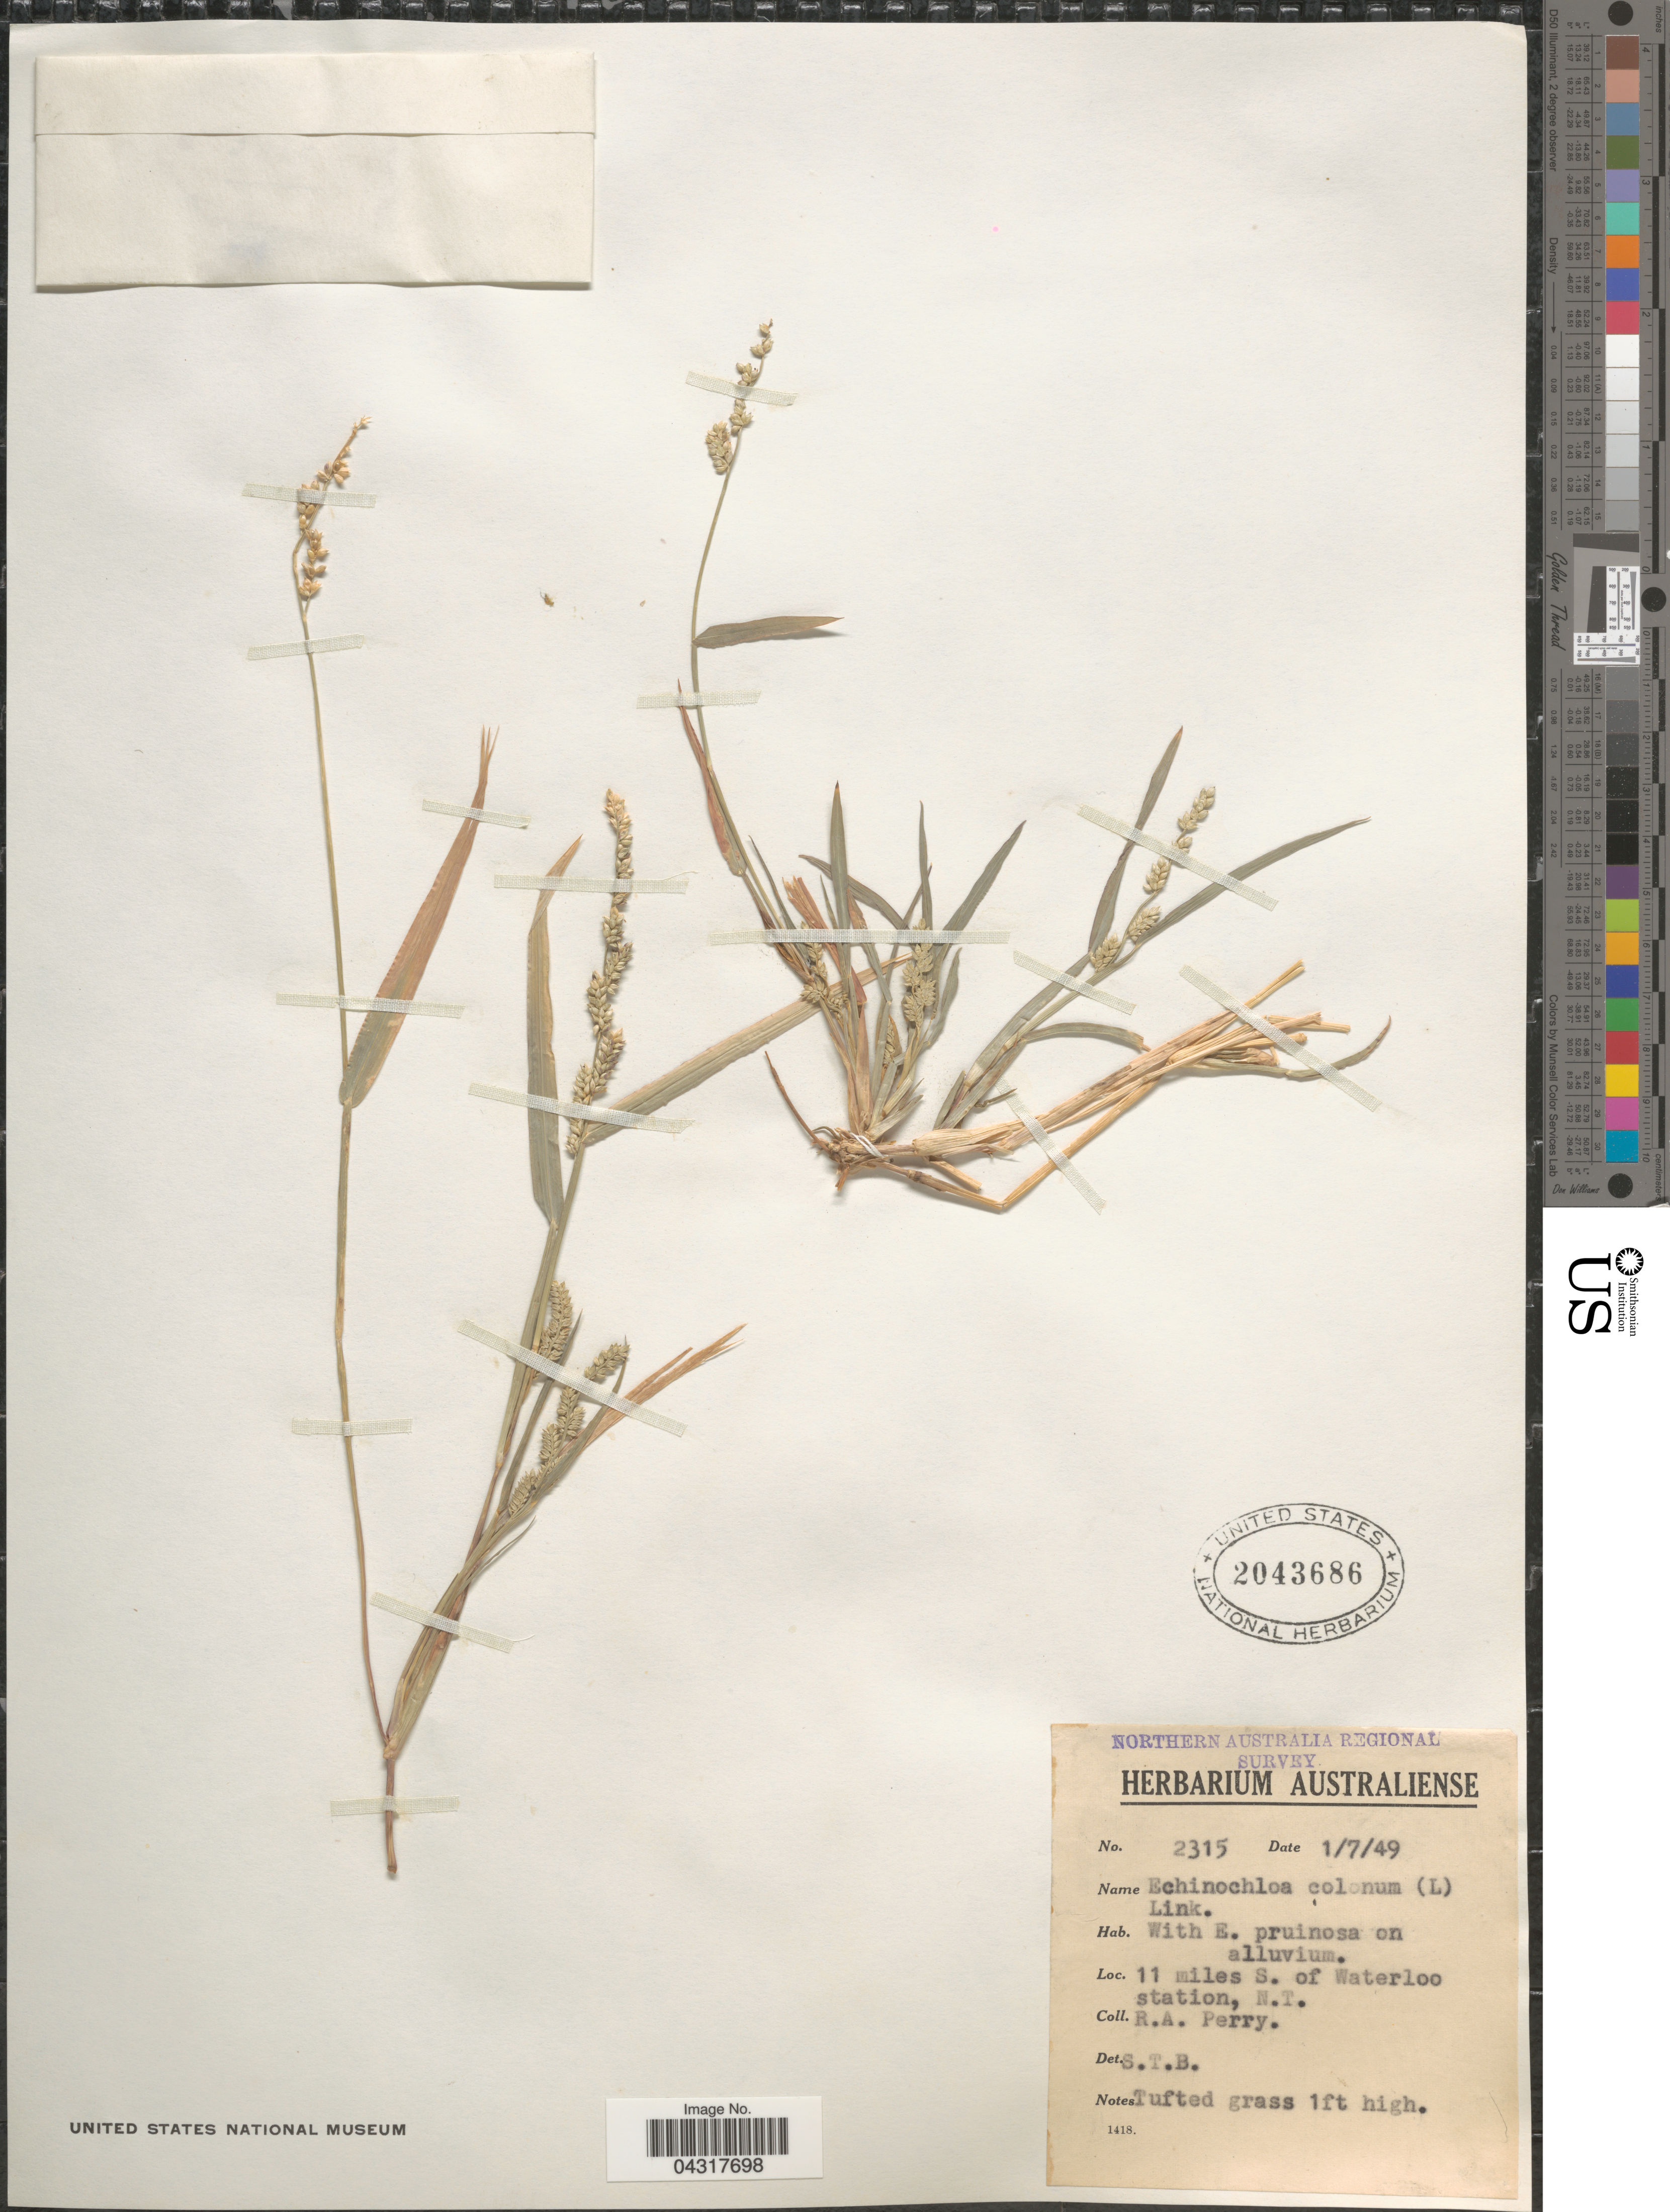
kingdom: Plantae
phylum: Tracheophyta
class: Liliopsida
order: Poales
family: Poaceae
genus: Echinochloa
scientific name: Echinochloa colona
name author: (L.) Link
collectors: Perry, R. A.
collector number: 2315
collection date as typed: Transcribed d/m/y: 1/7/49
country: Australia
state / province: Northern Territory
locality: Northern Australia Regional Survey. 11 miles S. of Waterloo station.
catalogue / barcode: US 2043686